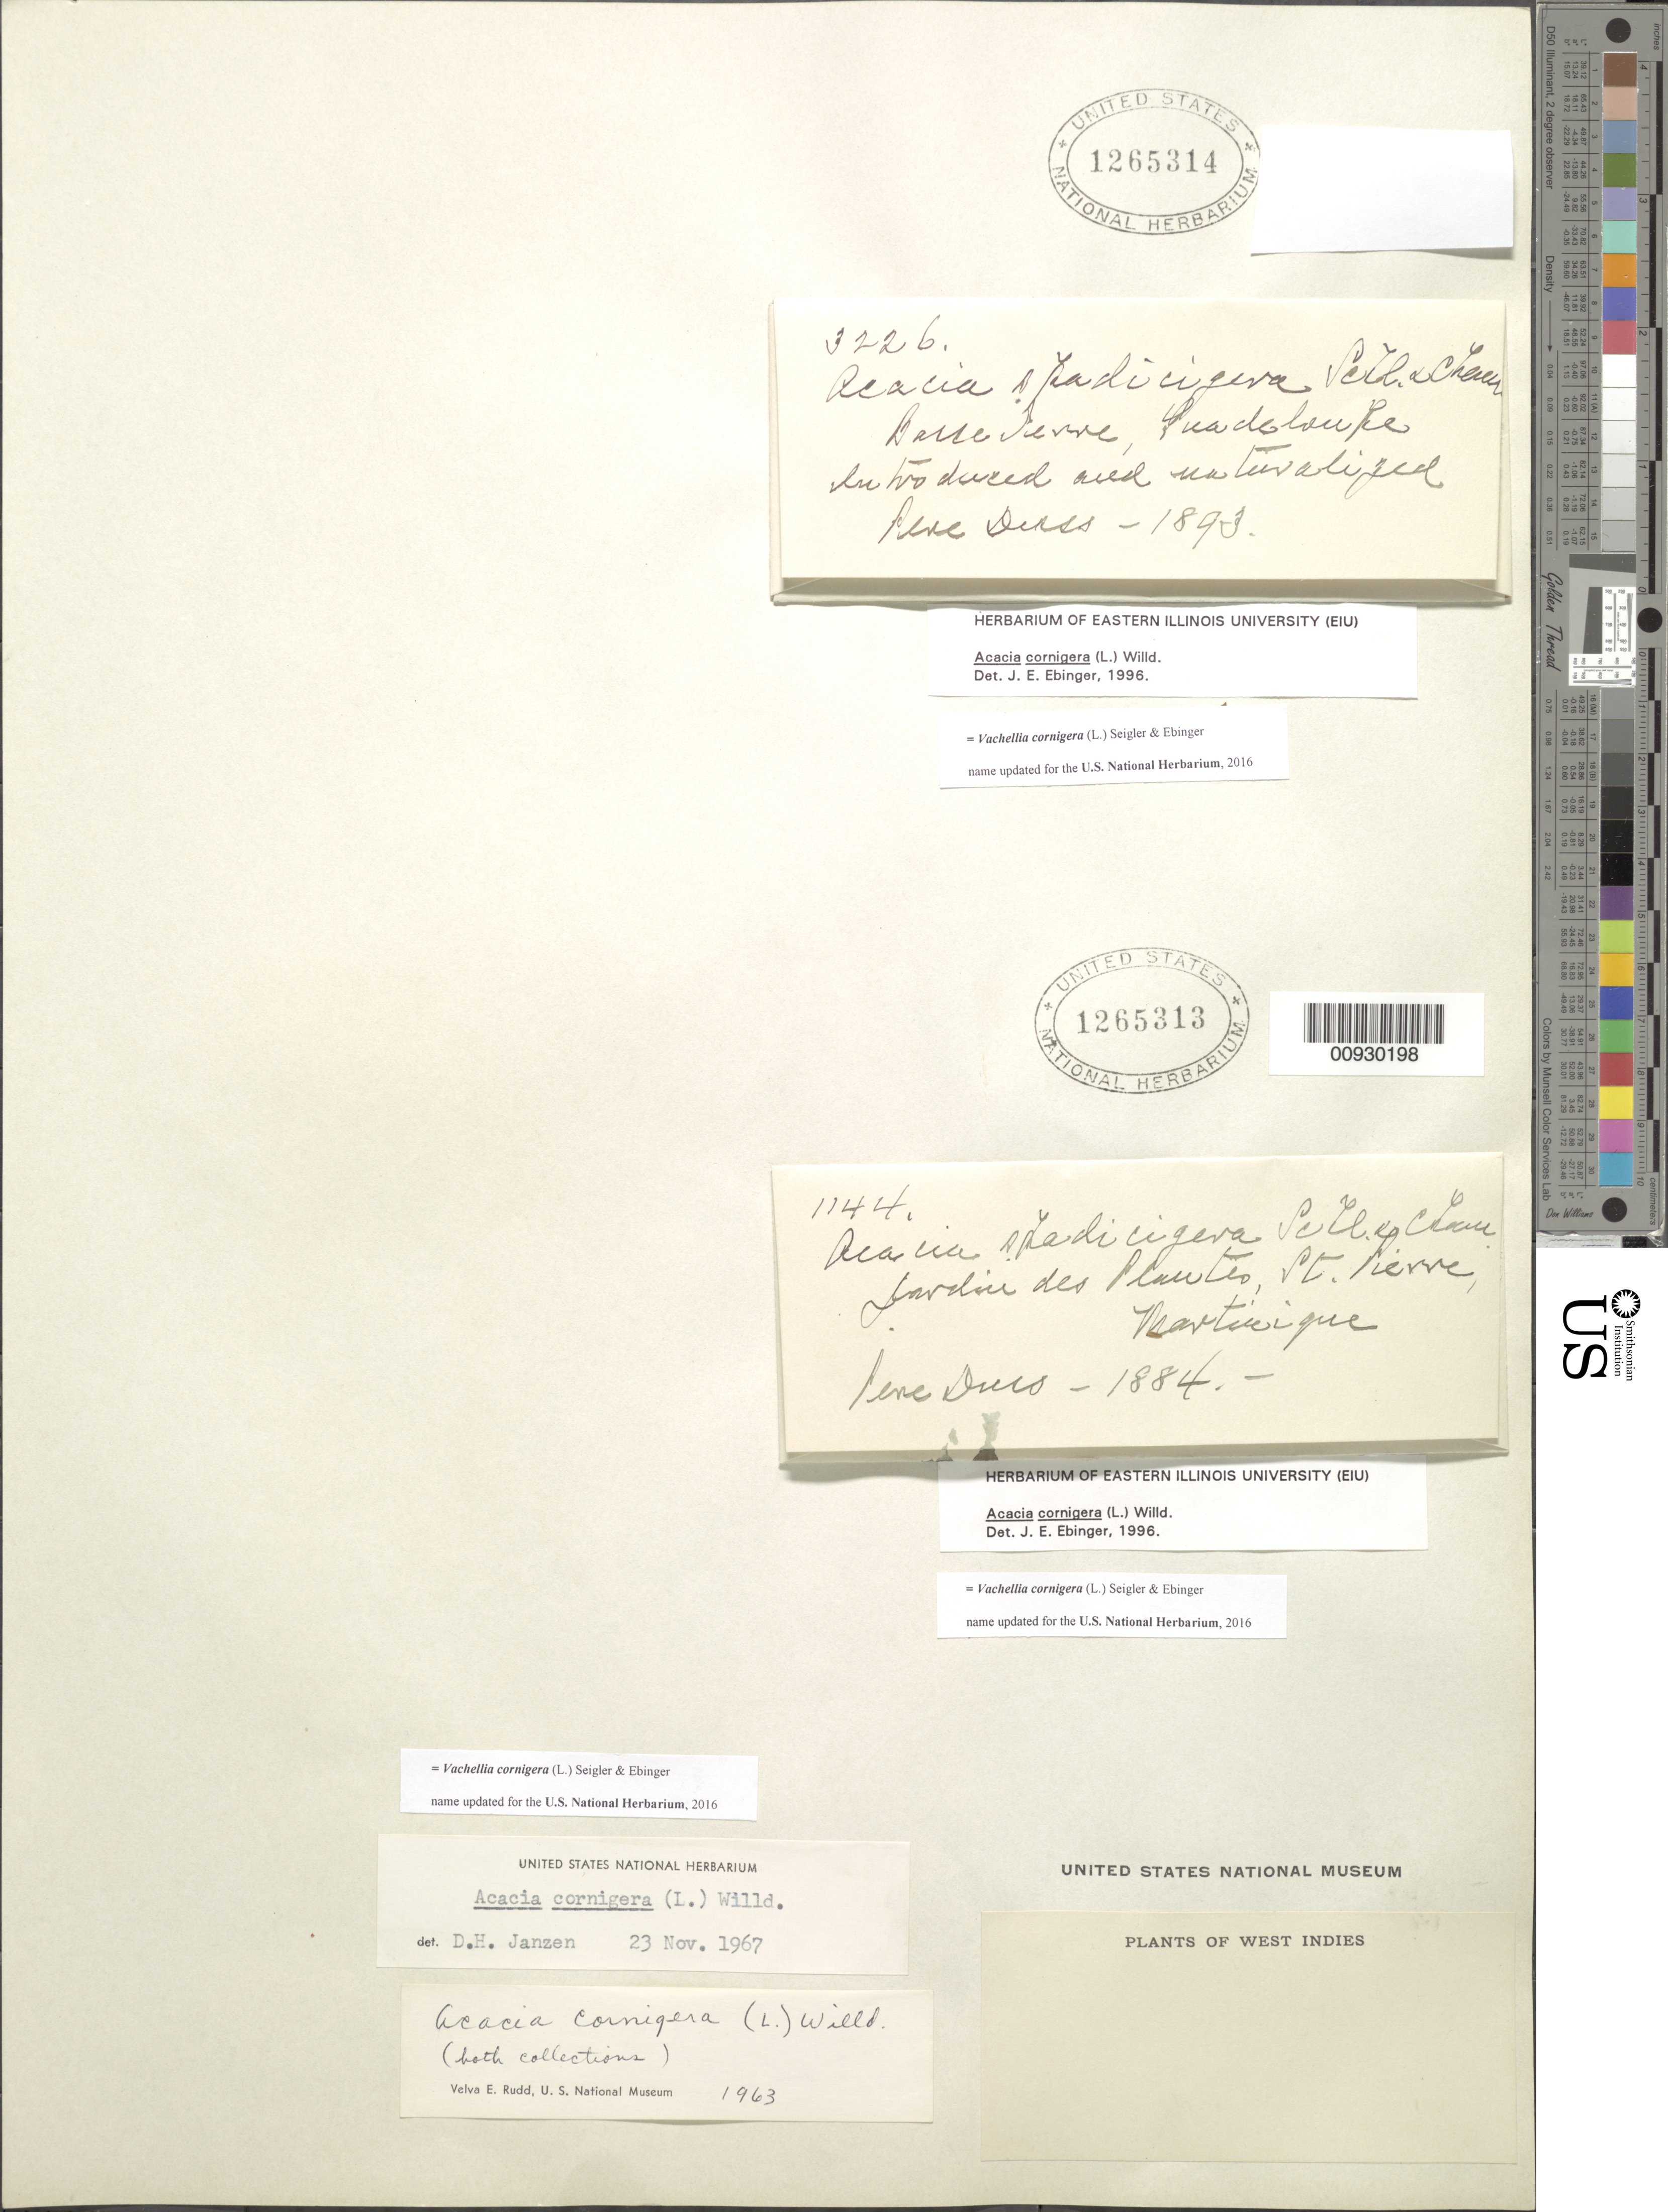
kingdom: Plantae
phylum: Tracheophyta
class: Magnoliopsida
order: Fabales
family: Fabaceae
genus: Vachellia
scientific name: Vachellia cornigera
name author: (L.) Seigler & Ebinger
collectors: Père Duss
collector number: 1144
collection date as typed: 1884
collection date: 1884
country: Martinique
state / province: Saint-Pierre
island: Martinique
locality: Jardin des Plantes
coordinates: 0 N, 0 E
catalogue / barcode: US 1265313